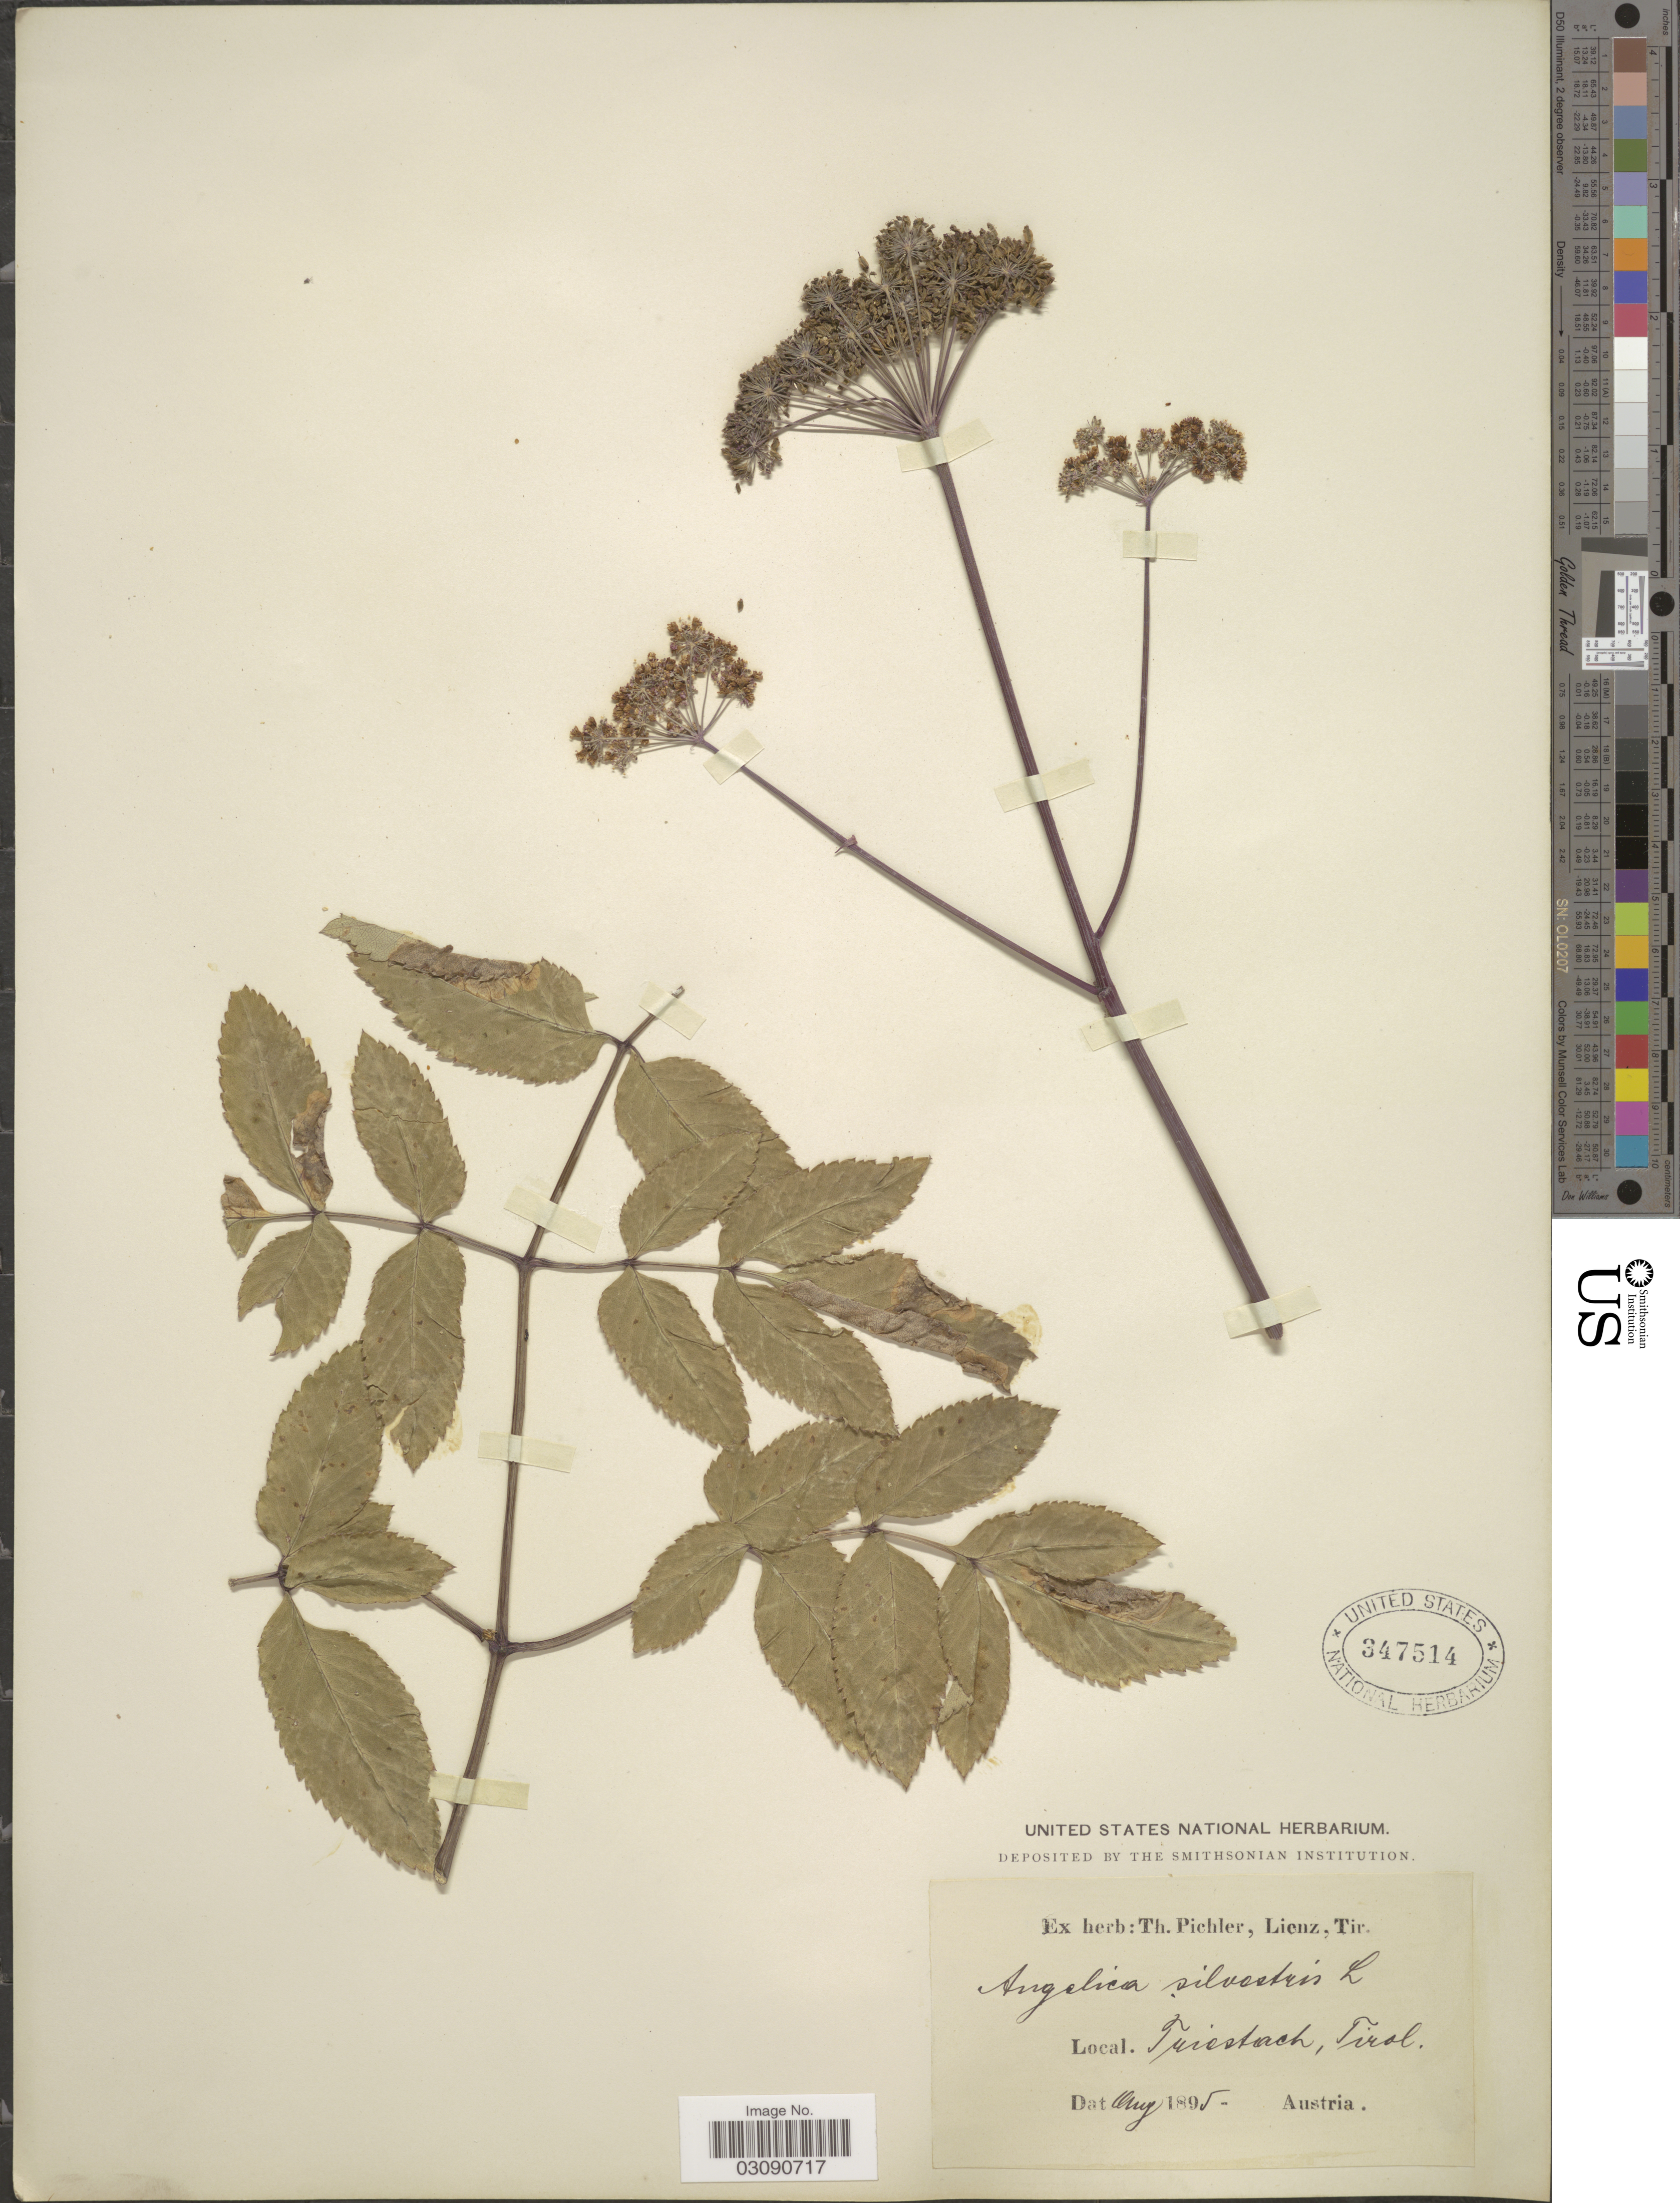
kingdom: Plantae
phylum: Tracheophyta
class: Magnoliopsida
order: Apiales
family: Apiaceae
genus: Angelica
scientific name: Angelica sylvestris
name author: L.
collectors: ex herb. T. Pichler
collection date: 1895-08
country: Austria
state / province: Tirol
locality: Triestach, Tirol.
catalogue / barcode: US 347514